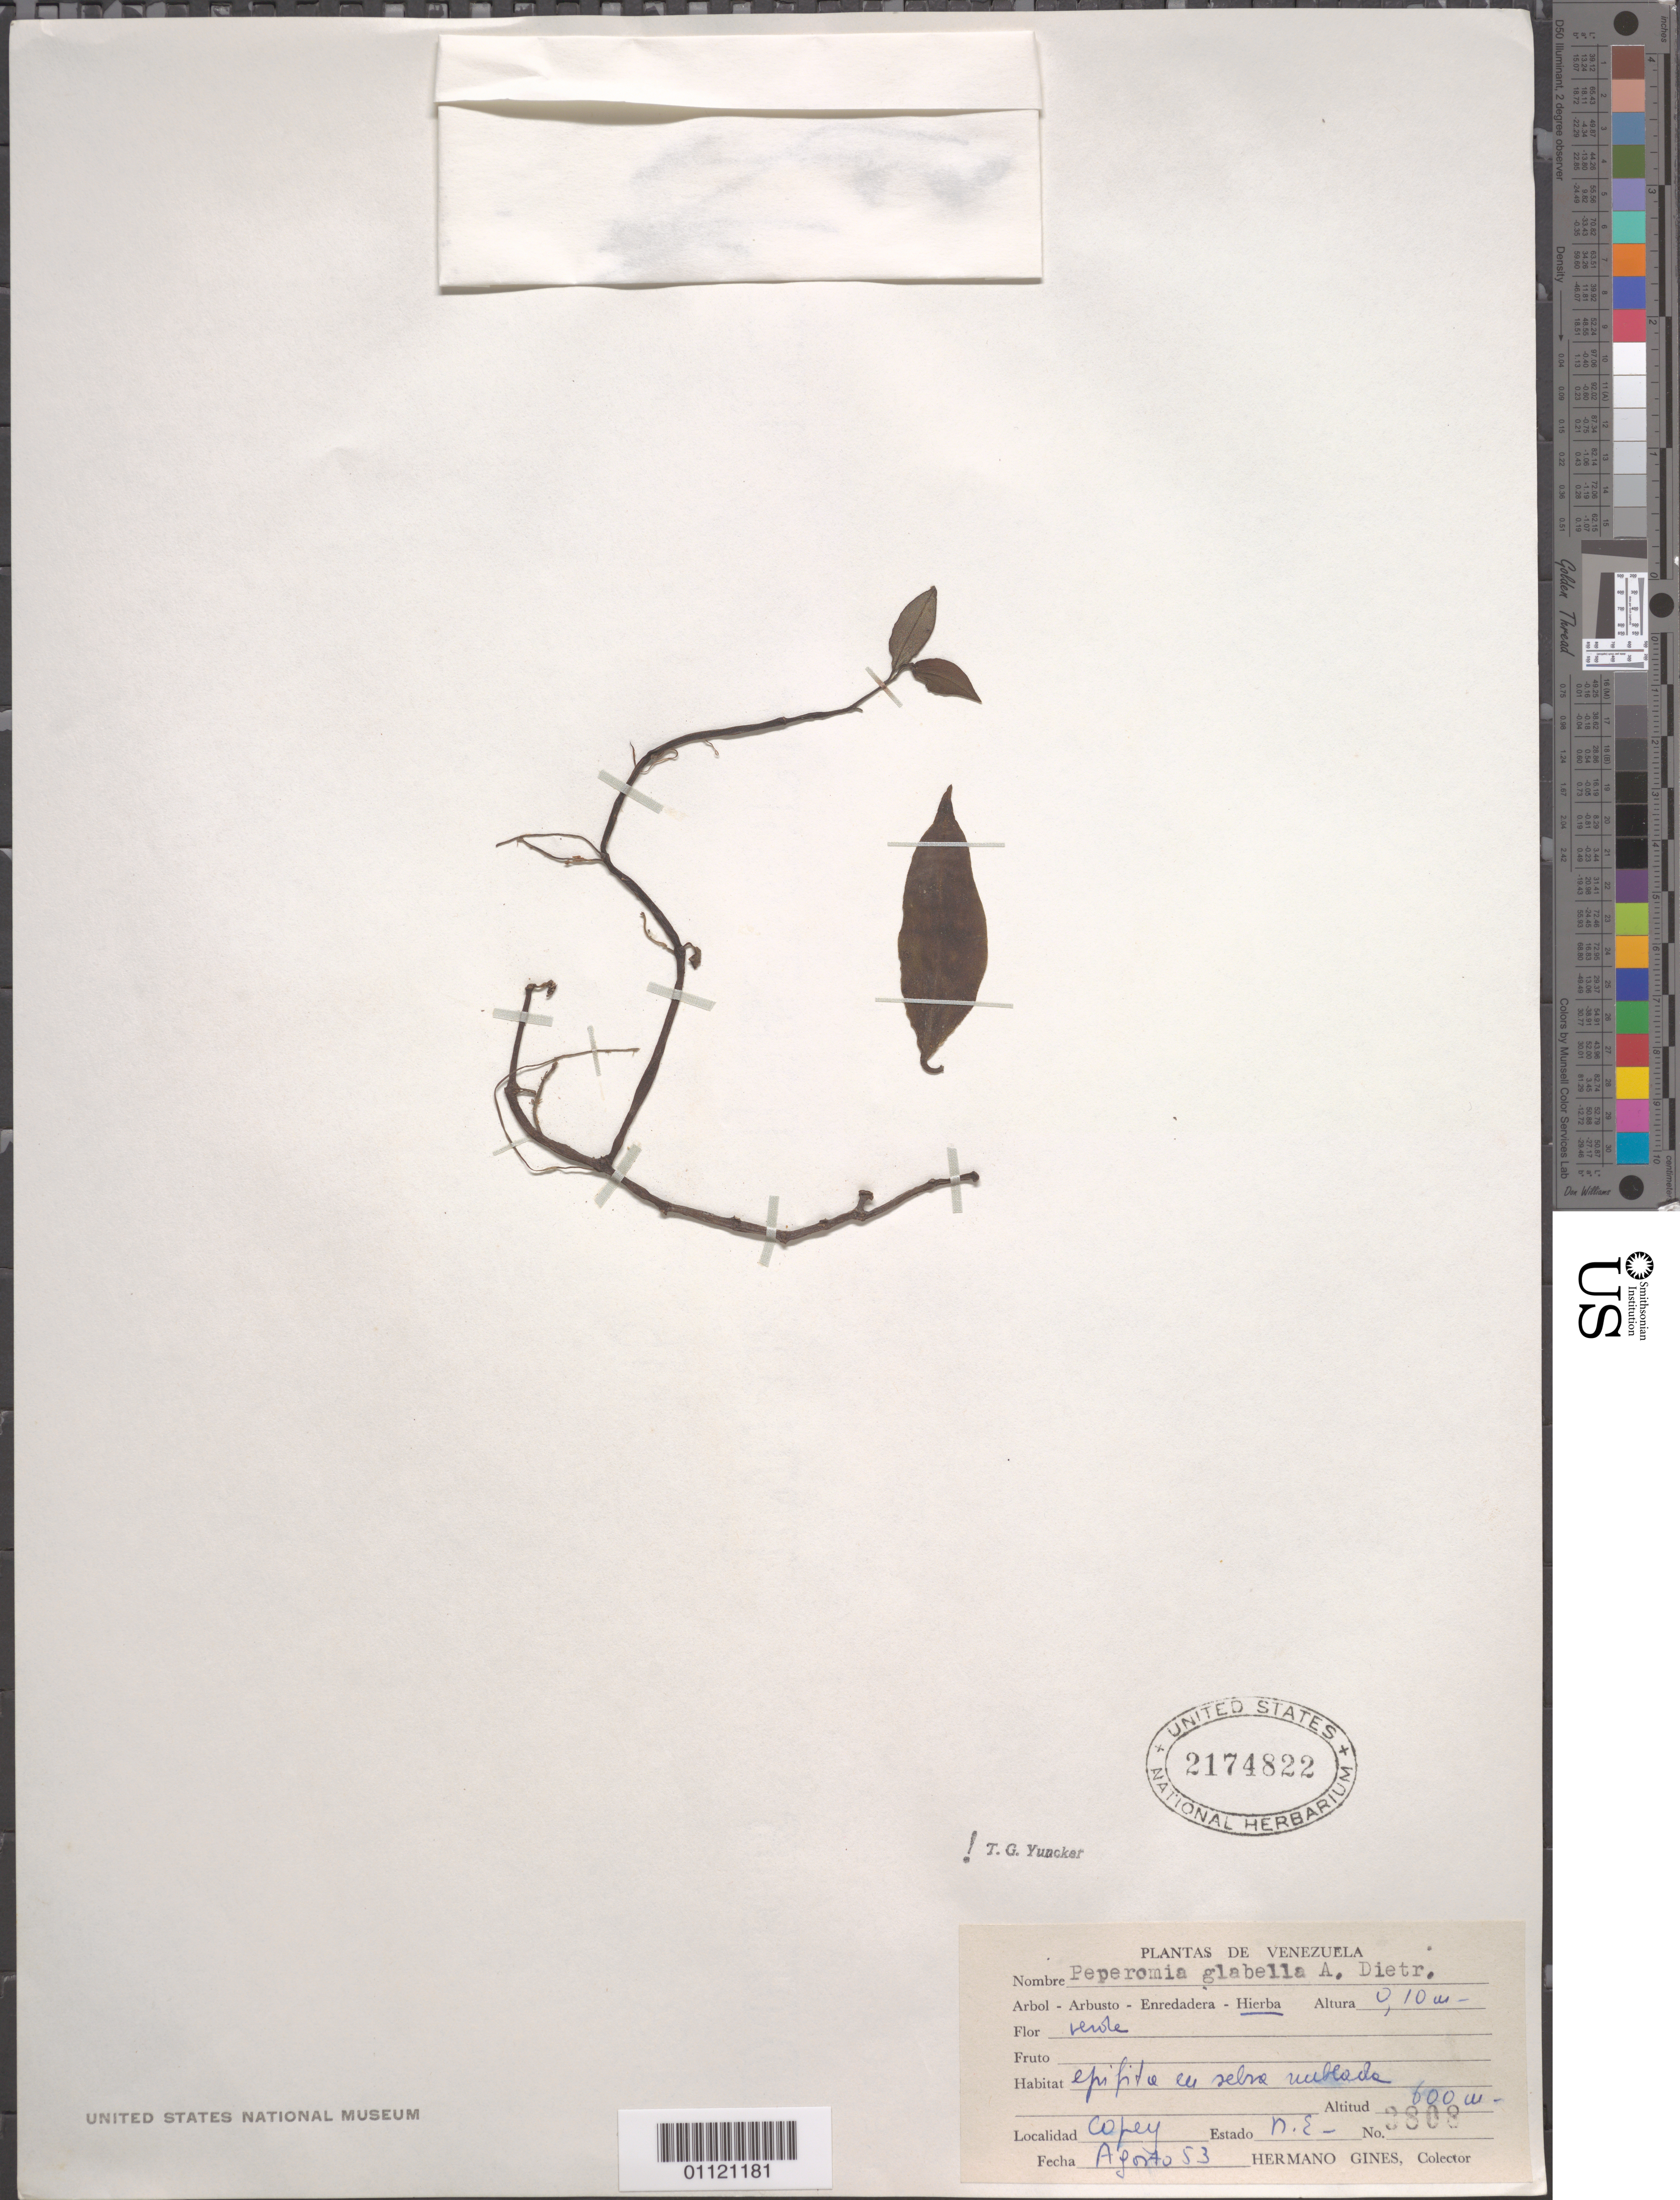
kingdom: Plantae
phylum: Tracheophyta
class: Magnoliopsida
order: Piperales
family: Piperaceae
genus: Peperomia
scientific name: Peperomia glabella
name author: (Sw.) A. Dietr.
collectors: Bro. Gines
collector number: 3808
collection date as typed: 01 Aug 1953 to 31 Aug 1953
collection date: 1953-08-01/1953-08-31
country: Venezuela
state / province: Nueva Esparta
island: Margarita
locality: Copey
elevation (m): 600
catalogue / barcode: US 2174822